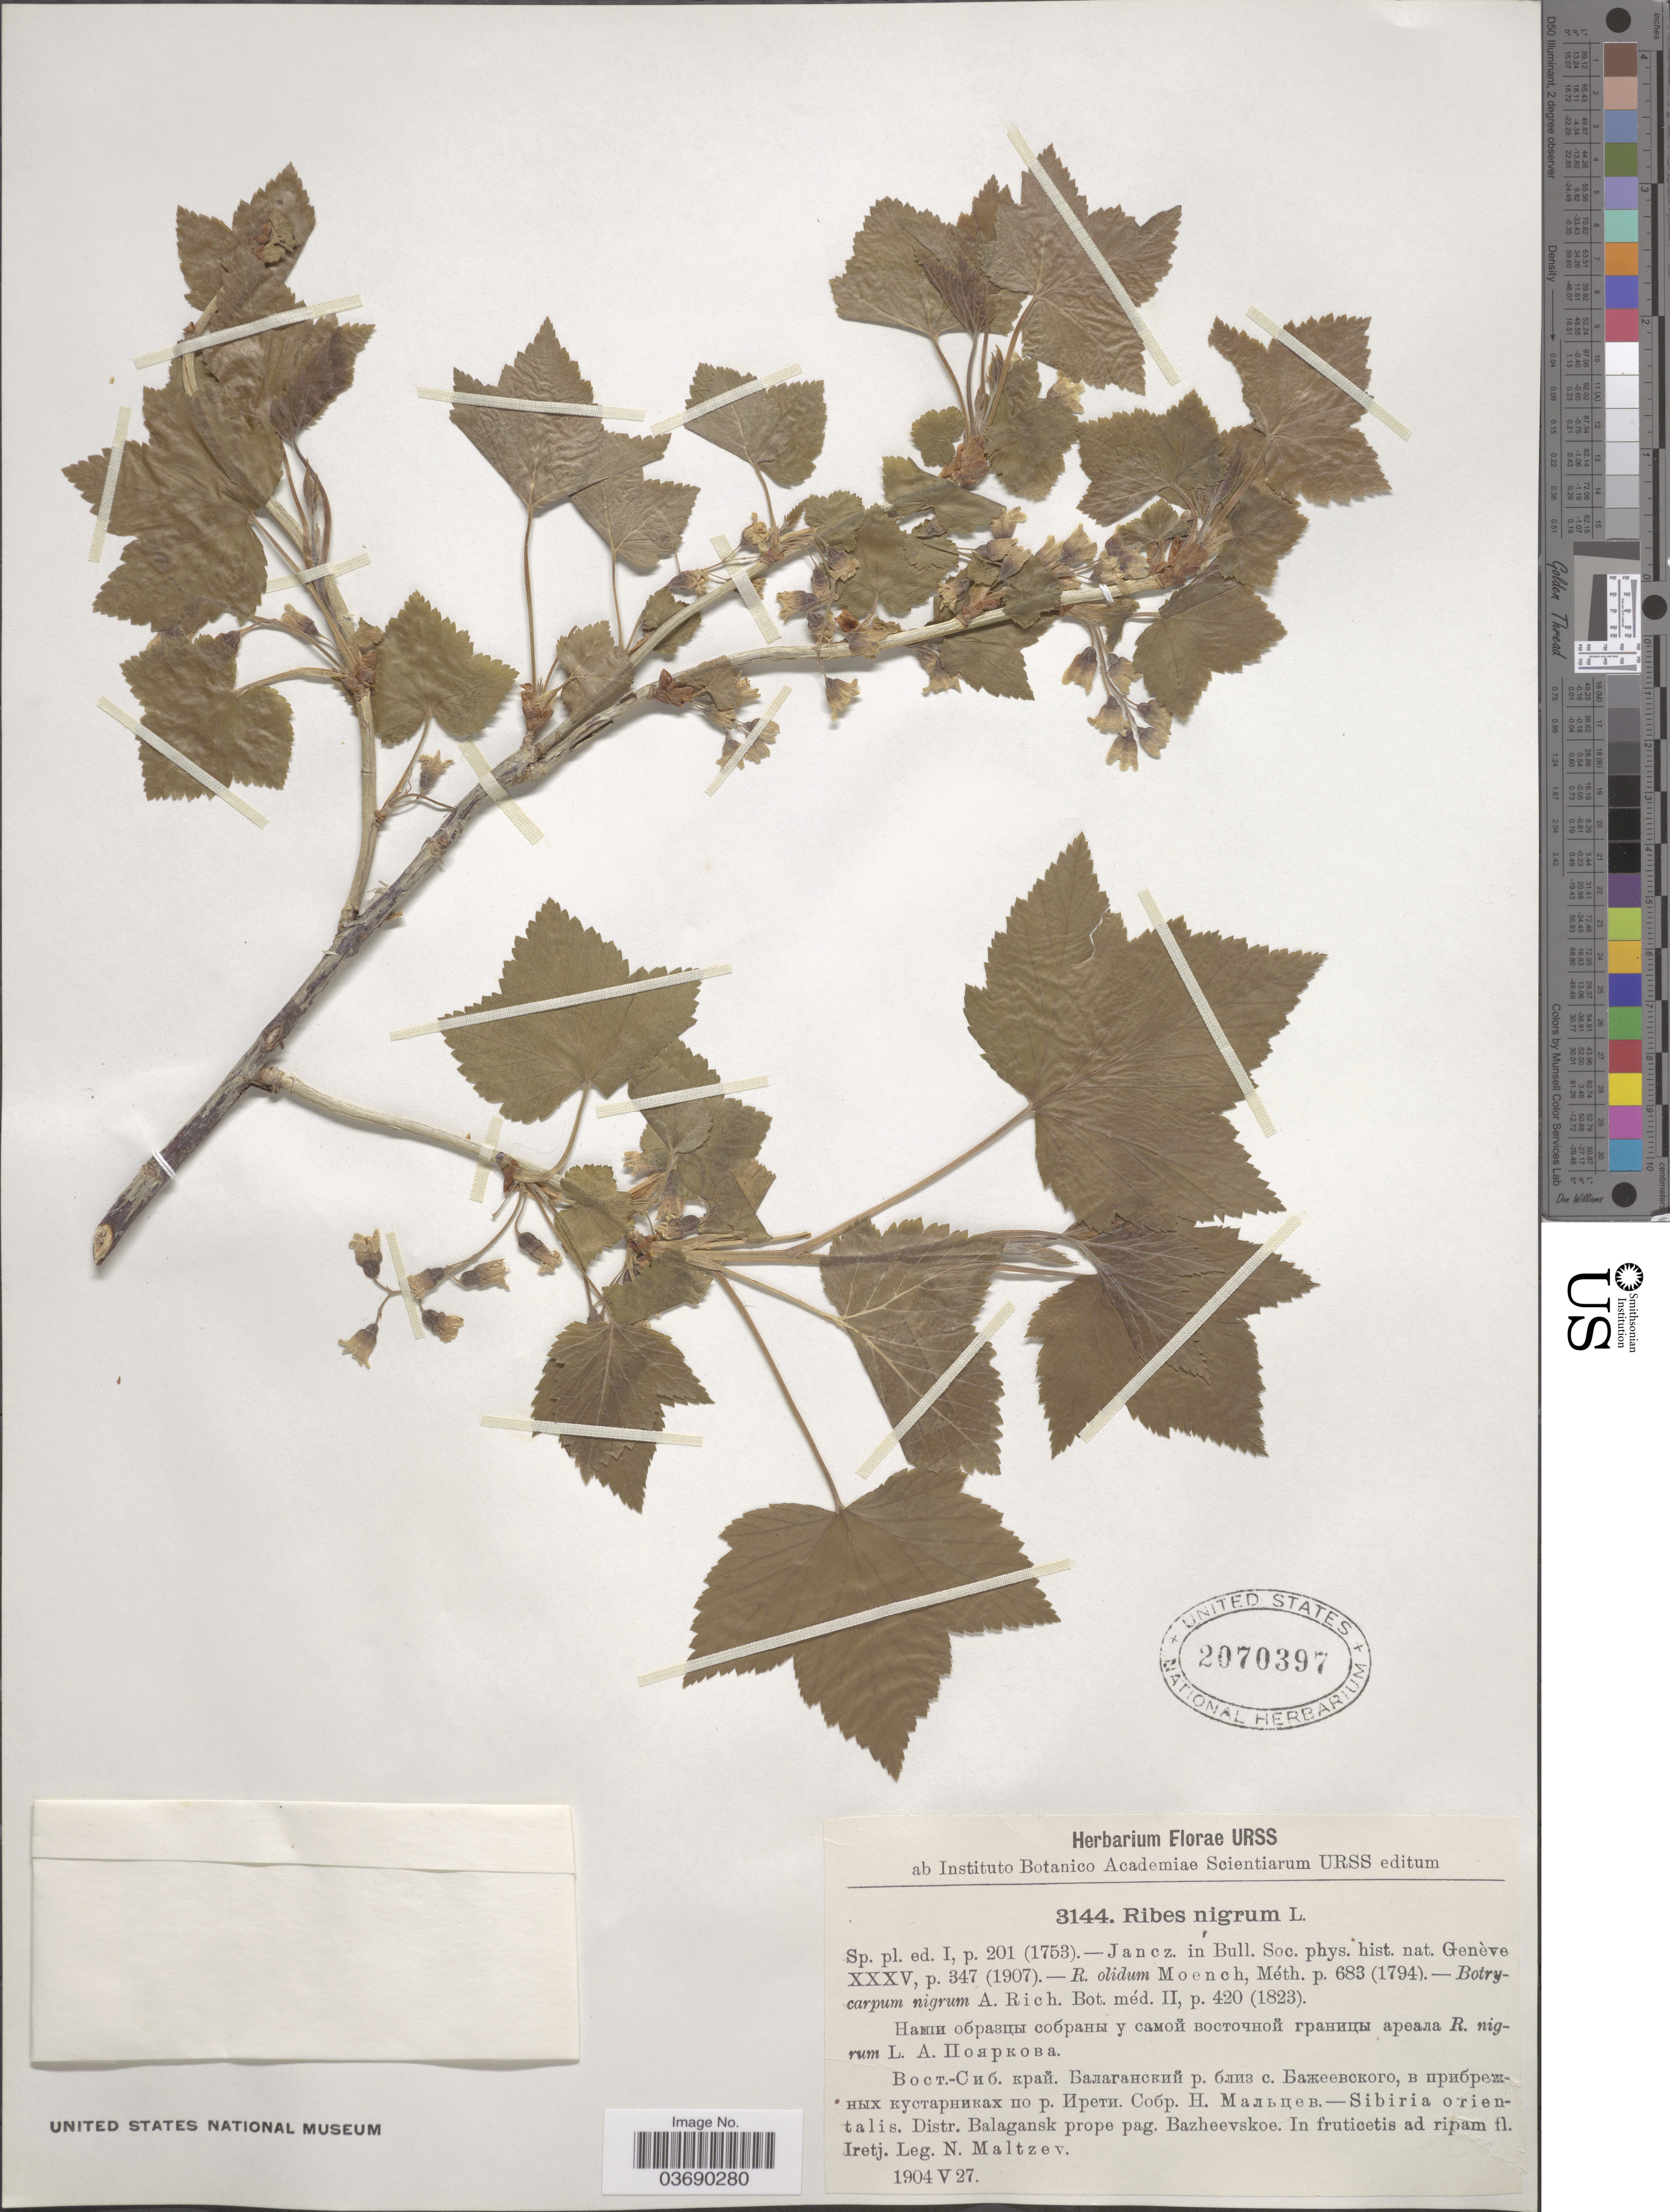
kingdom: Plantae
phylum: Tracheophyta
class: Magnoliopsida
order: Saxifragales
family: Grossulariaceae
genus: Ribes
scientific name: Ribes nigrum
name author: L.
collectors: N. Maltzev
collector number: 3144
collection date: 1904-05-27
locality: Sibiria orientalis. Distr. Balagansk prope pag. Bazheevskoe. In fructicetis ad ripam fl. Iretj.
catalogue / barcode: US 2070397